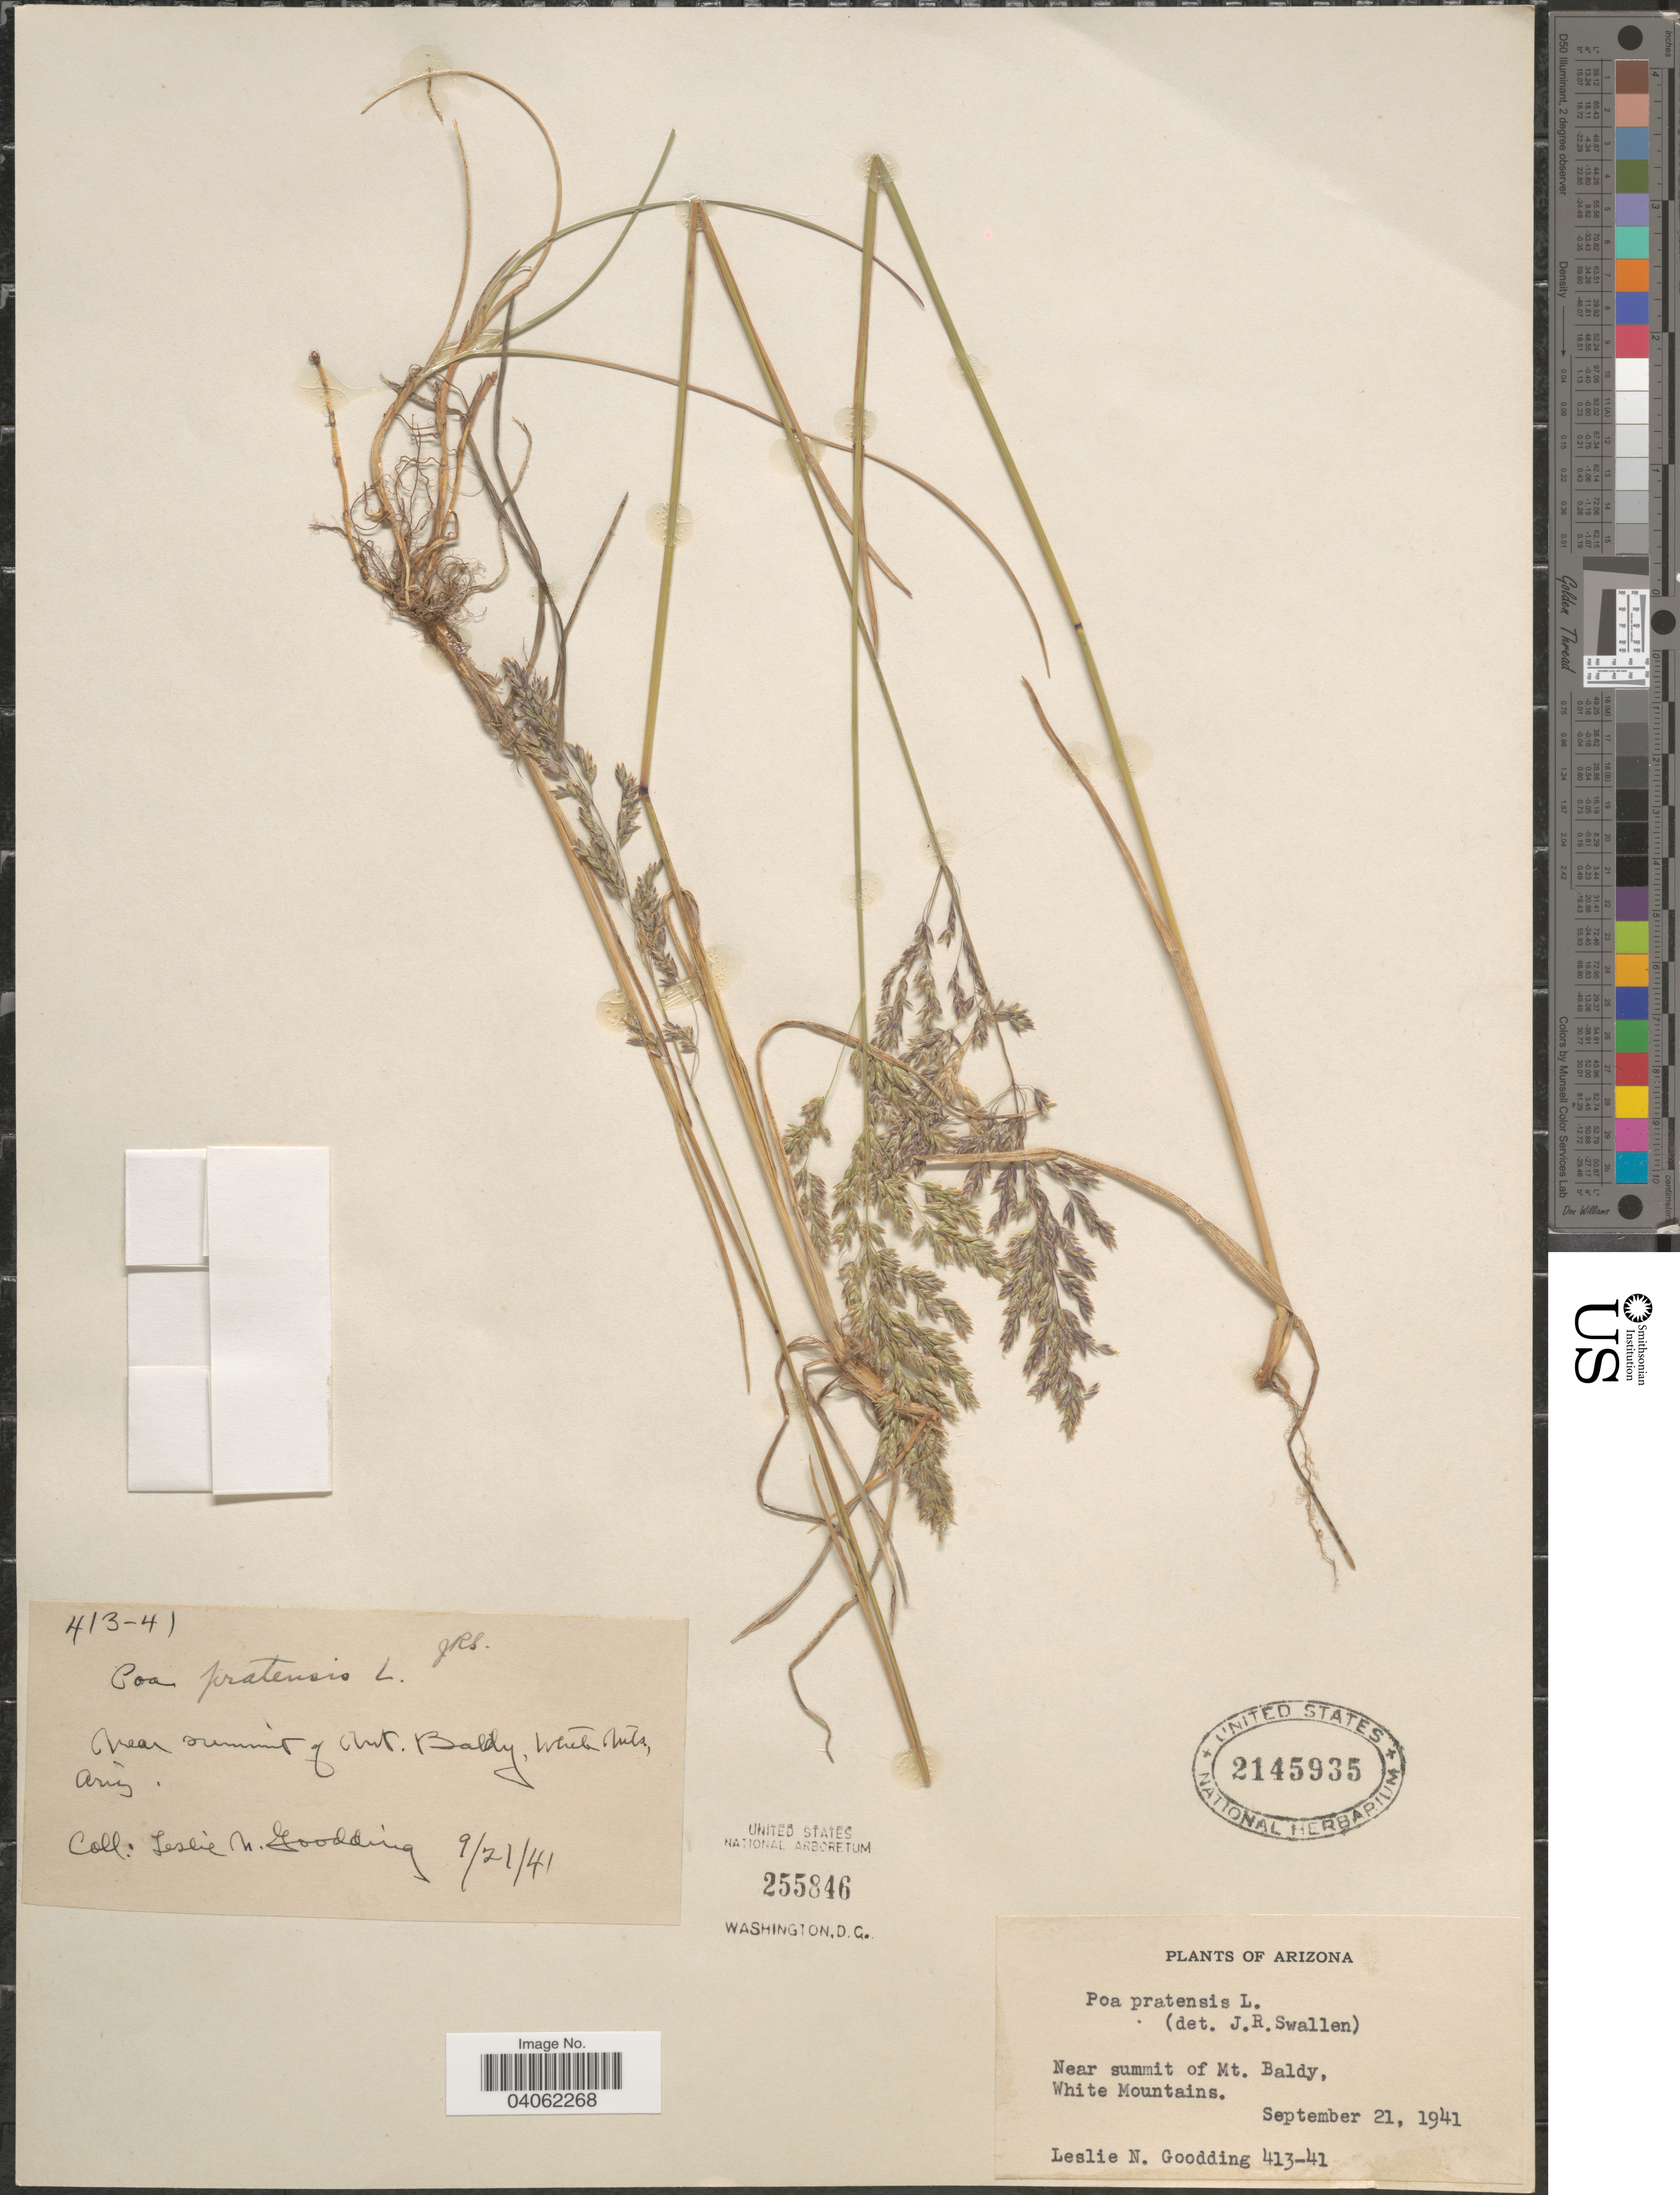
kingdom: Plantae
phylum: Tracheophyta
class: Liliopsida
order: Poales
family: Poaceae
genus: Poa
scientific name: Poa pratensis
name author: L.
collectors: L. N. Goodding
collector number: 413-41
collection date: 1941-09-21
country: United States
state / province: Arizona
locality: Near summit of Mt. Baldy, White Mountains.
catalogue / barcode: US 2145935